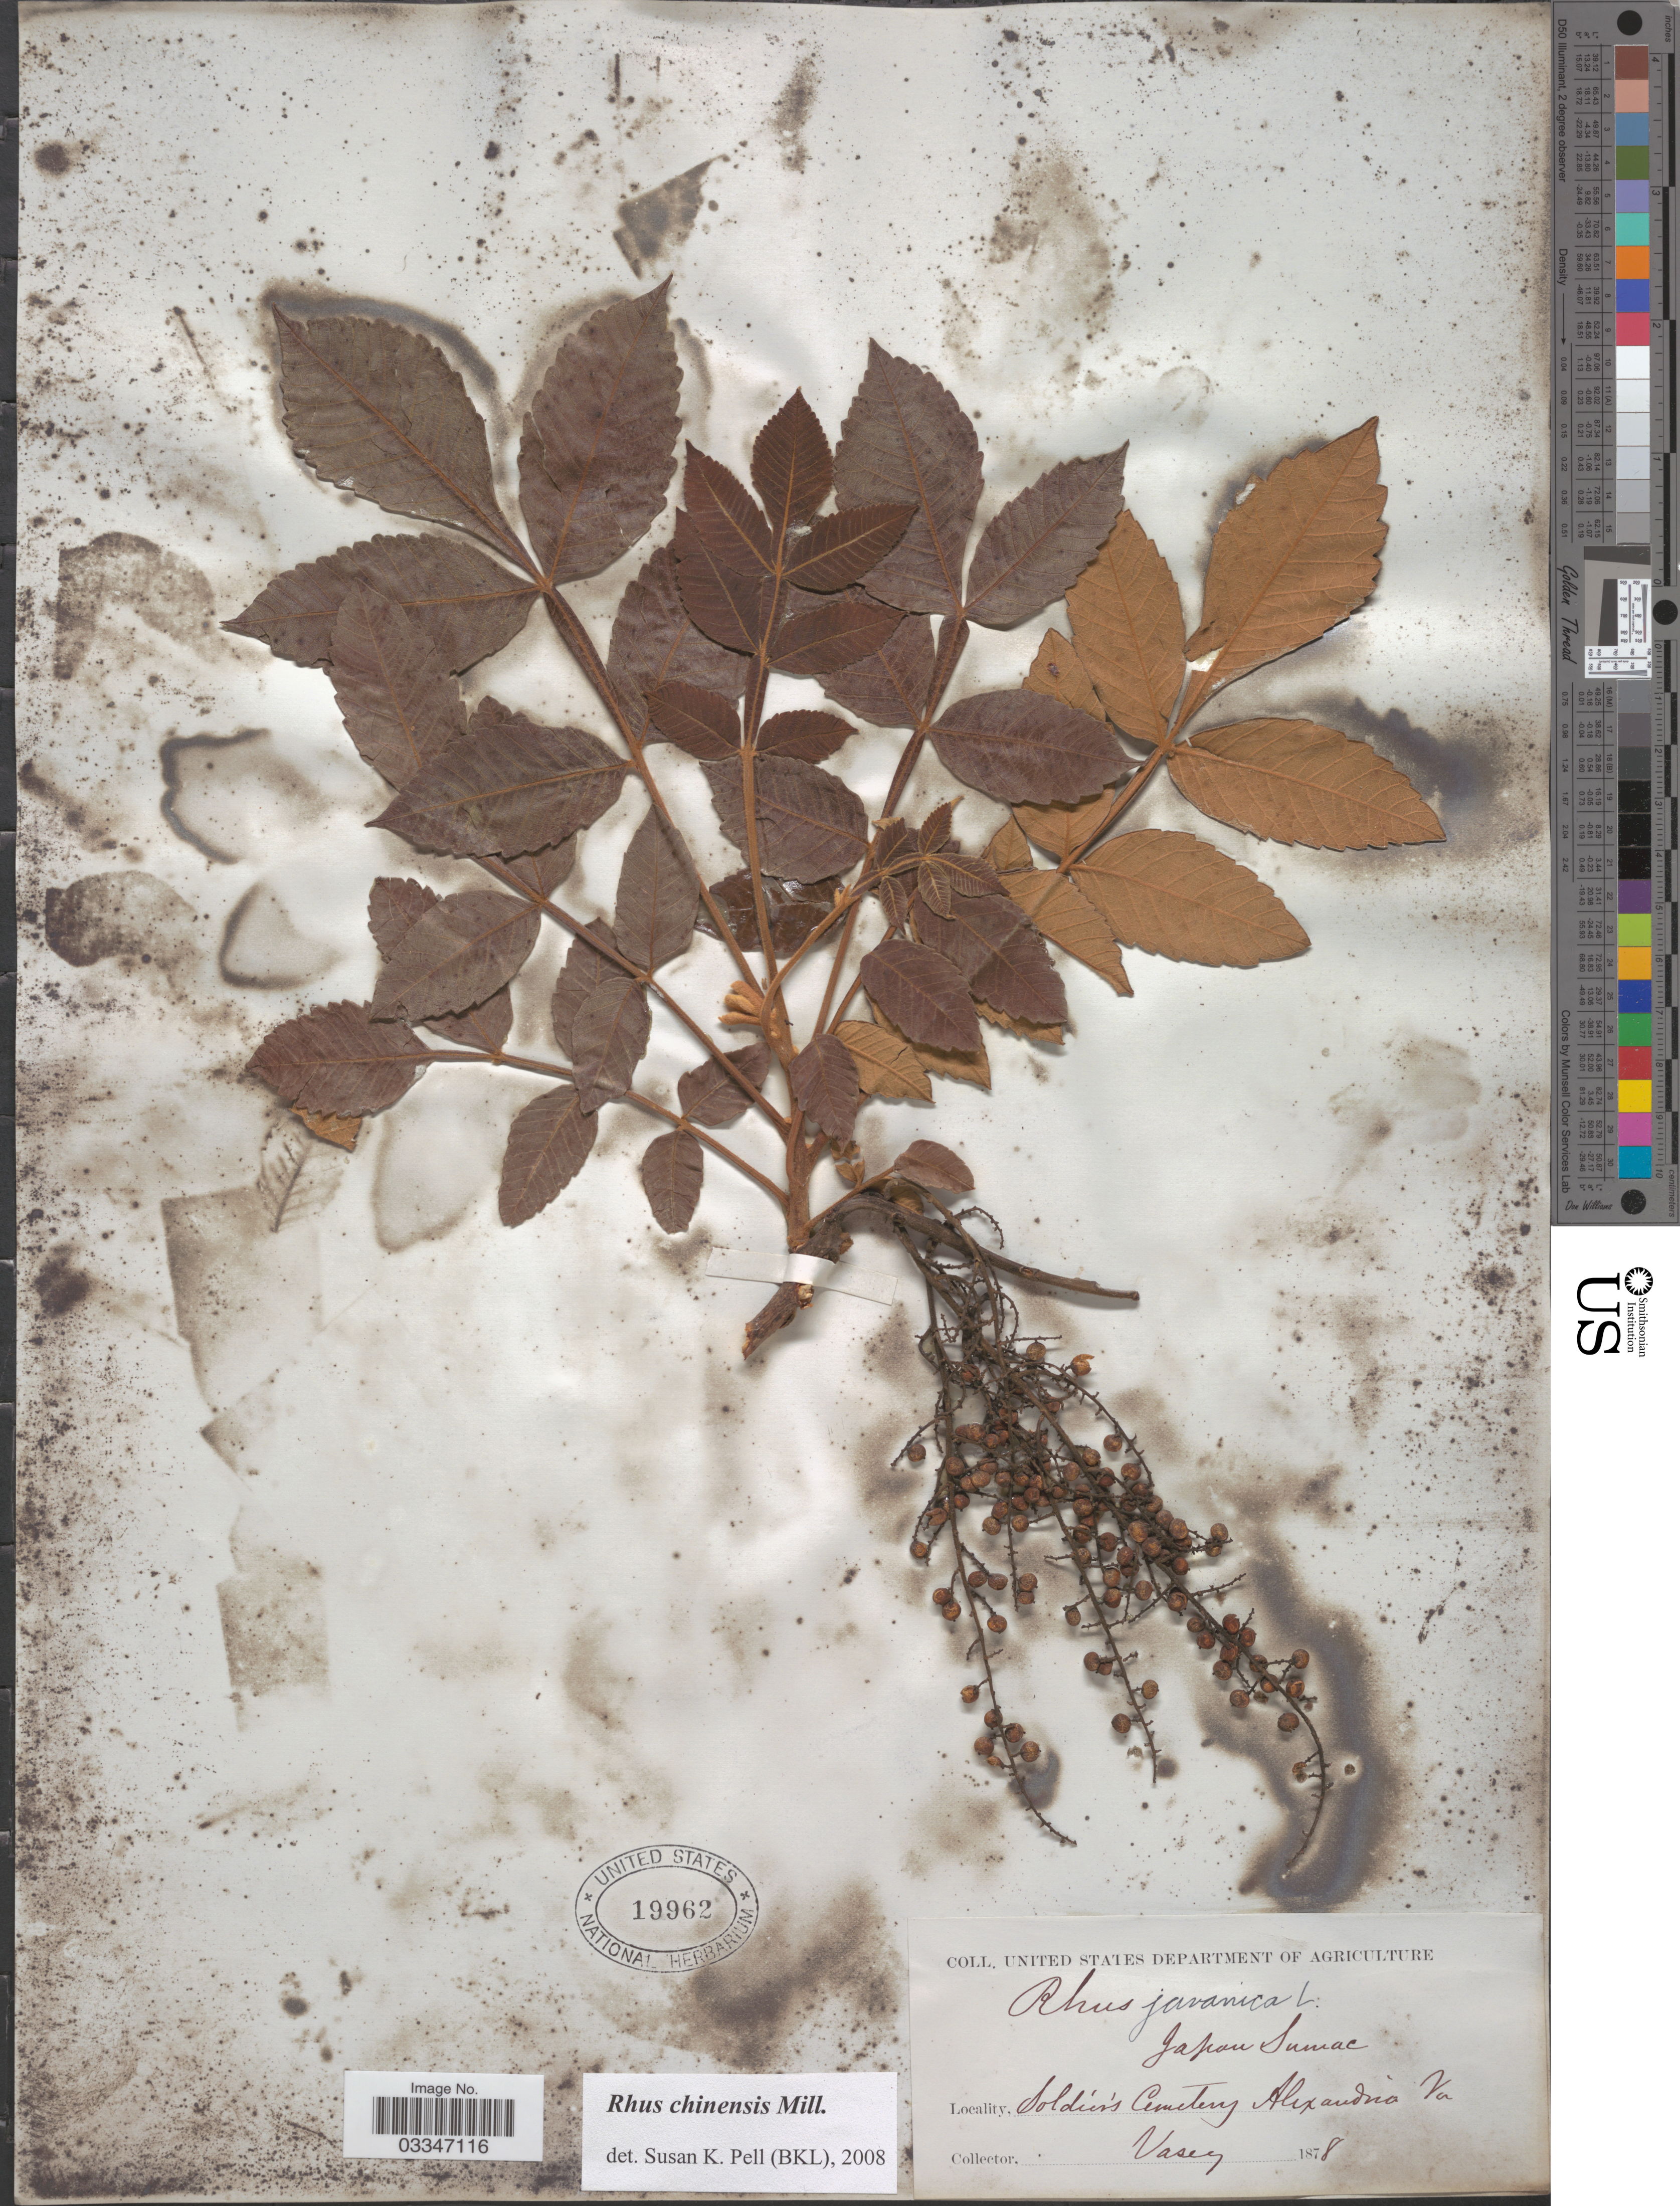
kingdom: Plantae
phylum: Tracheophyta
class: Magnoliopsida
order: Sapindales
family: Anacardiaceae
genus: Rhus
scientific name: Rhus chinensis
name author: Mill.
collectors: Vasey, --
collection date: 1878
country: United States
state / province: Virginia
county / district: City of Alexandria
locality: Soldier's Cemetery Alexandria.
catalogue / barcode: US 19962